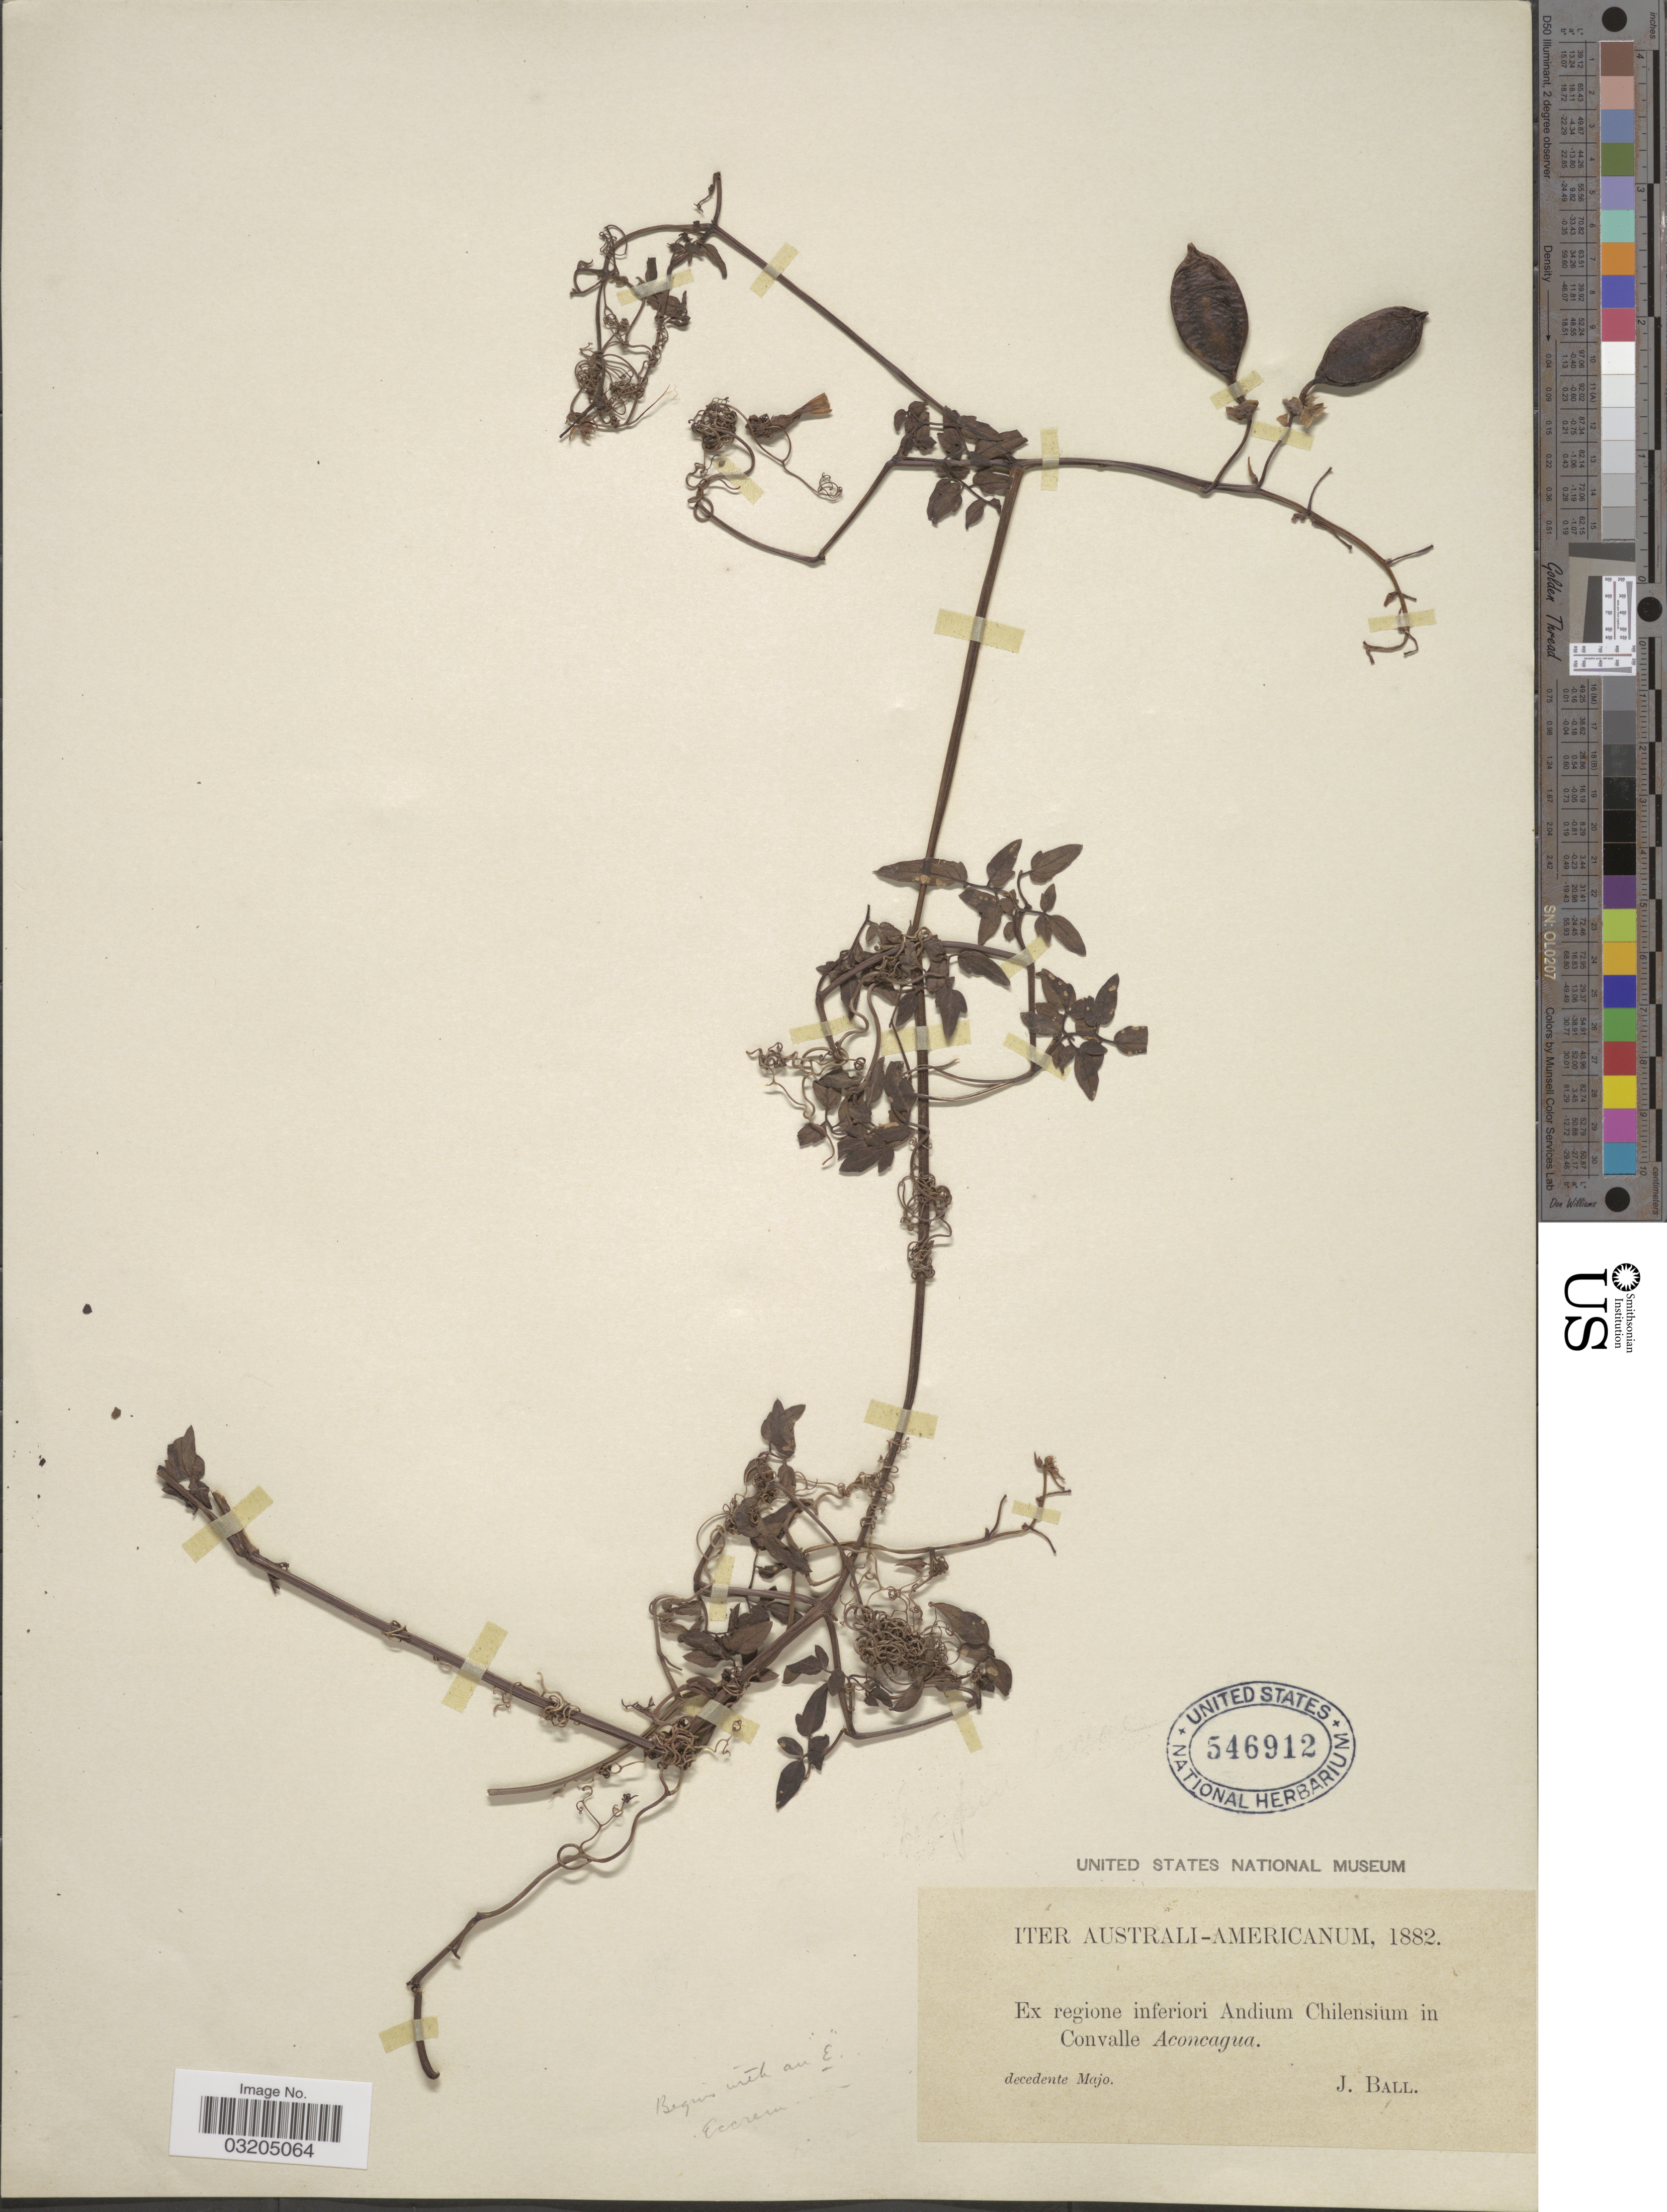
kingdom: Plantae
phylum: Tracheophyta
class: Magnoliopsida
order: Lamiales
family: Bignoniaceae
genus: Eccremocarpus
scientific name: Eccremocarpus scaber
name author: Ruiz & Pav.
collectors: J. Ball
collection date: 1882-05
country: Chile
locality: Ex regione inferiori Andium Chilensium in Convalle Aconcagua.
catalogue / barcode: US 546912